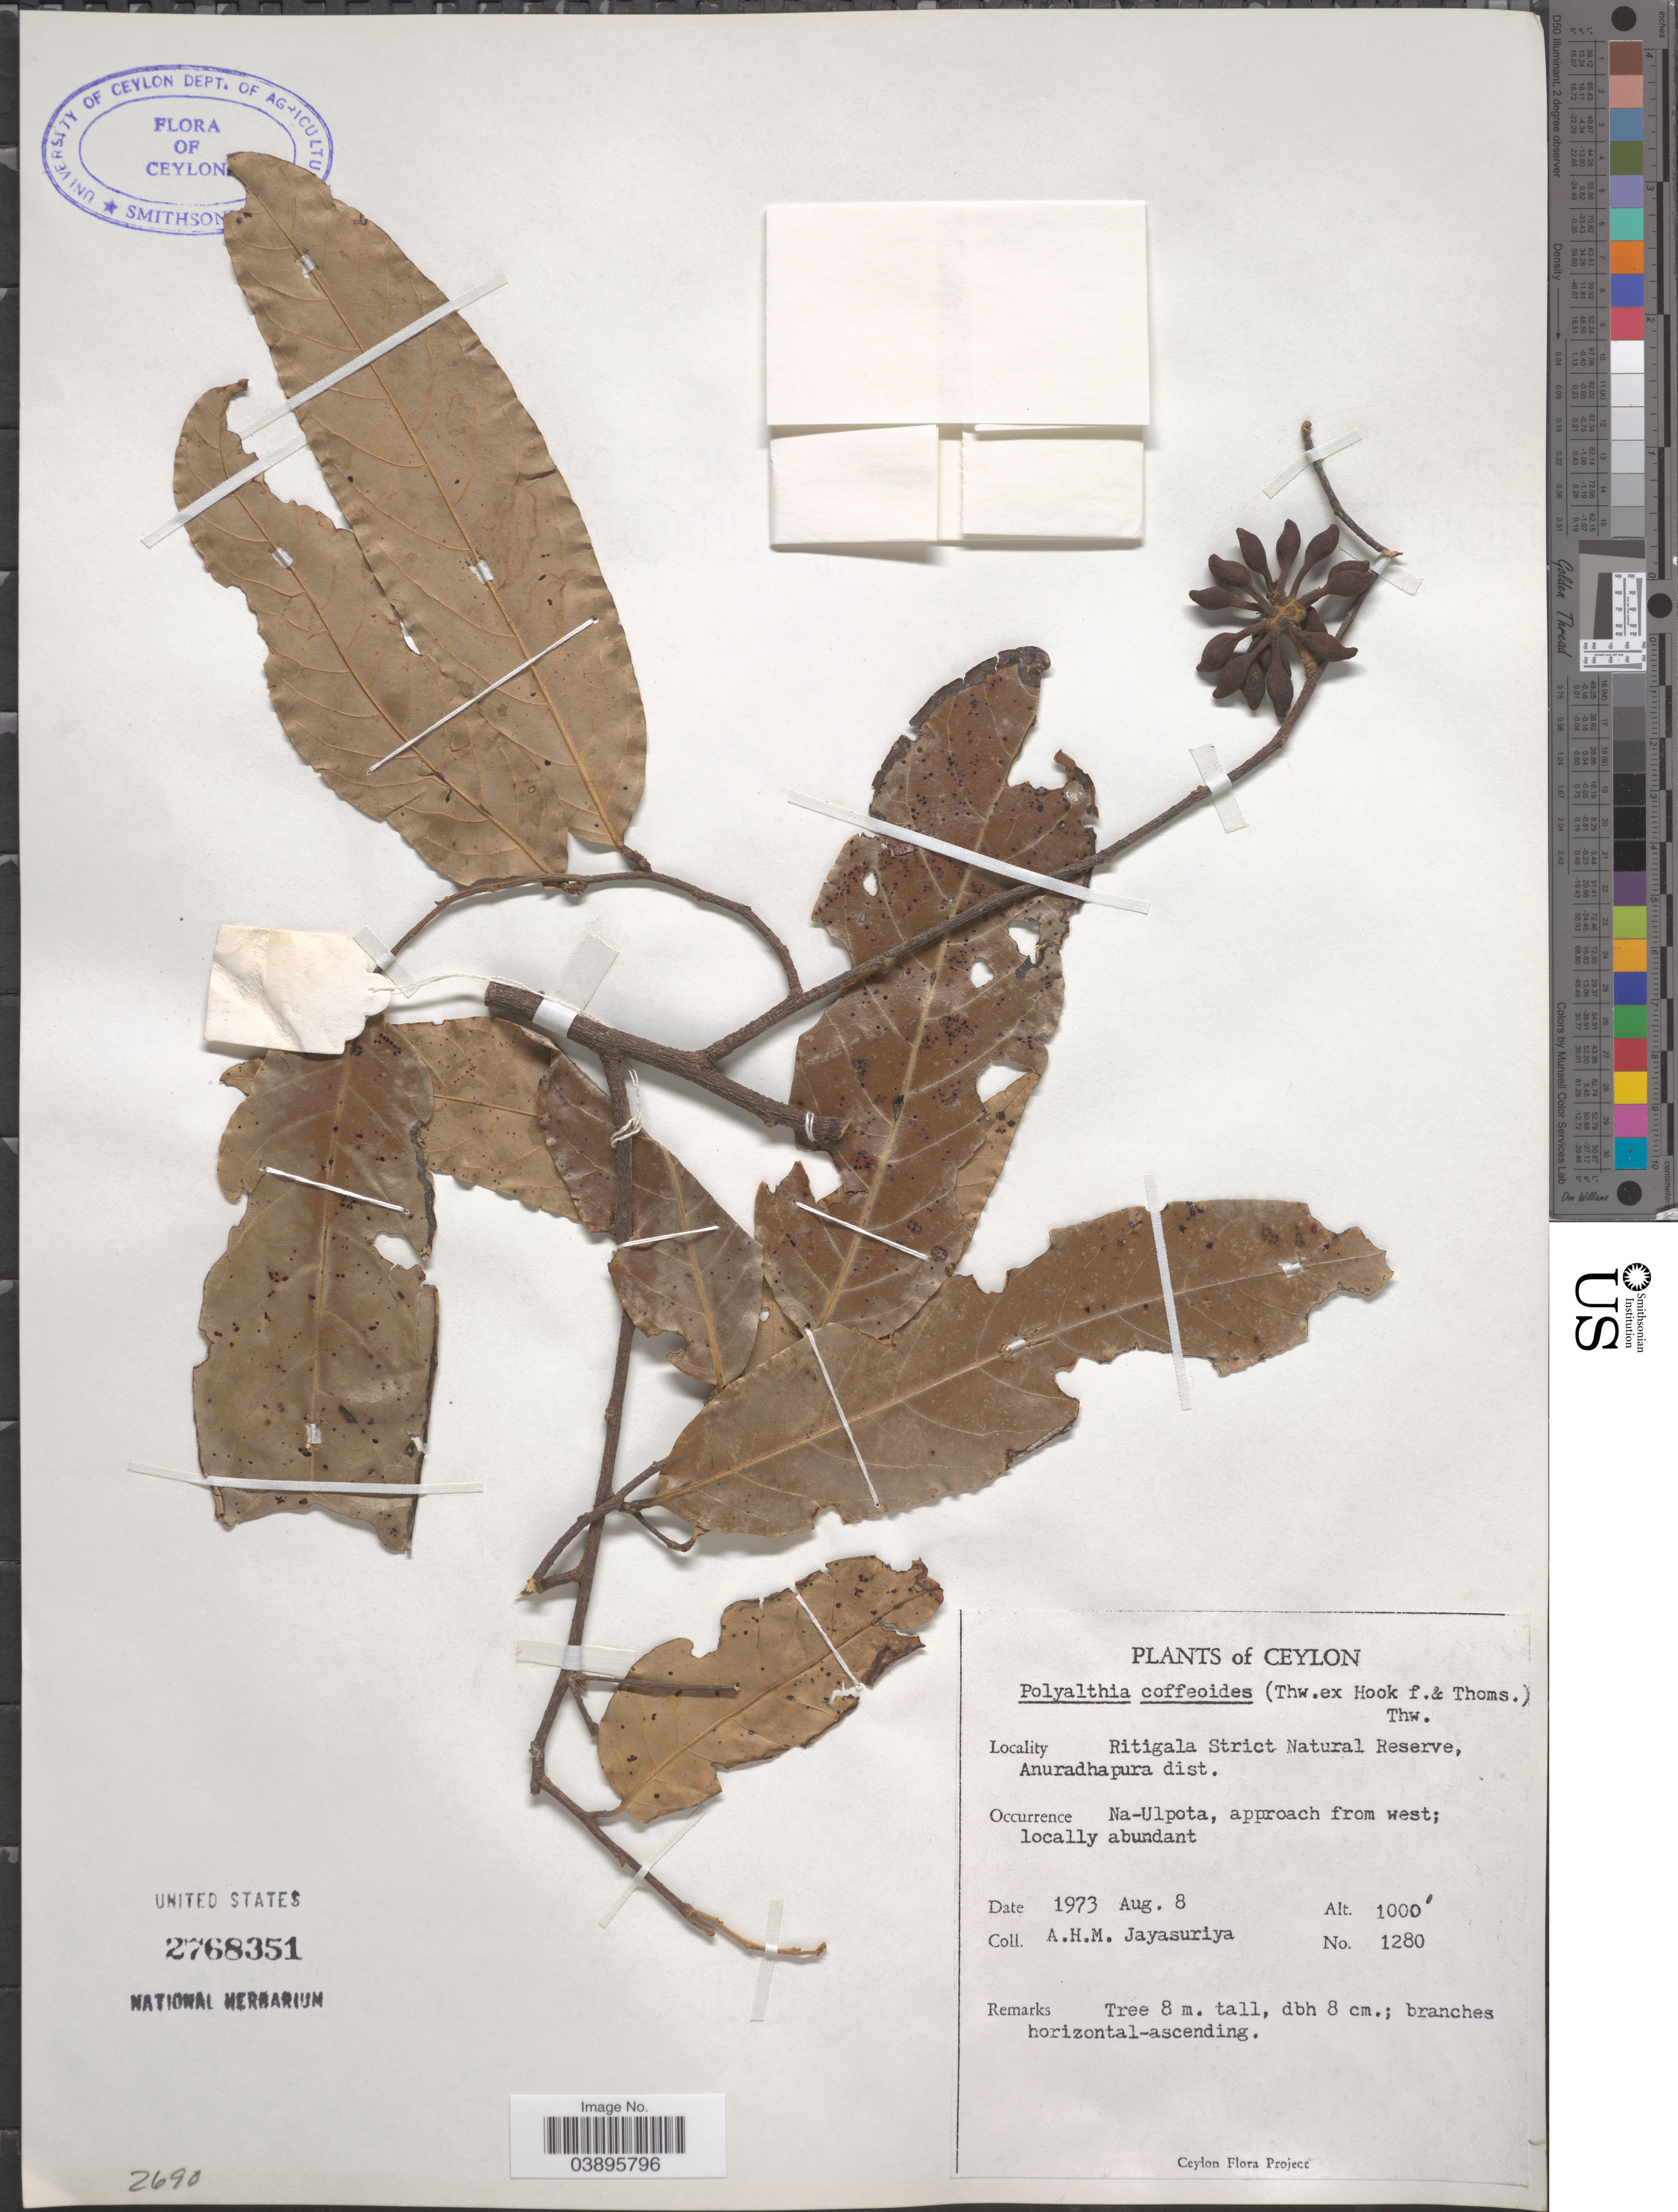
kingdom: Plantae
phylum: Tracheophyta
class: Magnoliopsida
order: Magnoliales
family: Annonaceae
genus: Polyalthia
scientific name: Polyalthia coffeoides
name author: (Thwaites ex Hook. f. & Thomson) Thwaites ex Bedd.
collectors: A. H. Jayasuriya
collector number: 1280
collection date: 1973-08-08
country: Sri Lanka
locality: Ceylon. Ritigala Strict Natural Reserve, Anuradhapura dist. Na-Ulpota, approach from west.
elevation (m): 305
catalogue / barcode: US 2768351